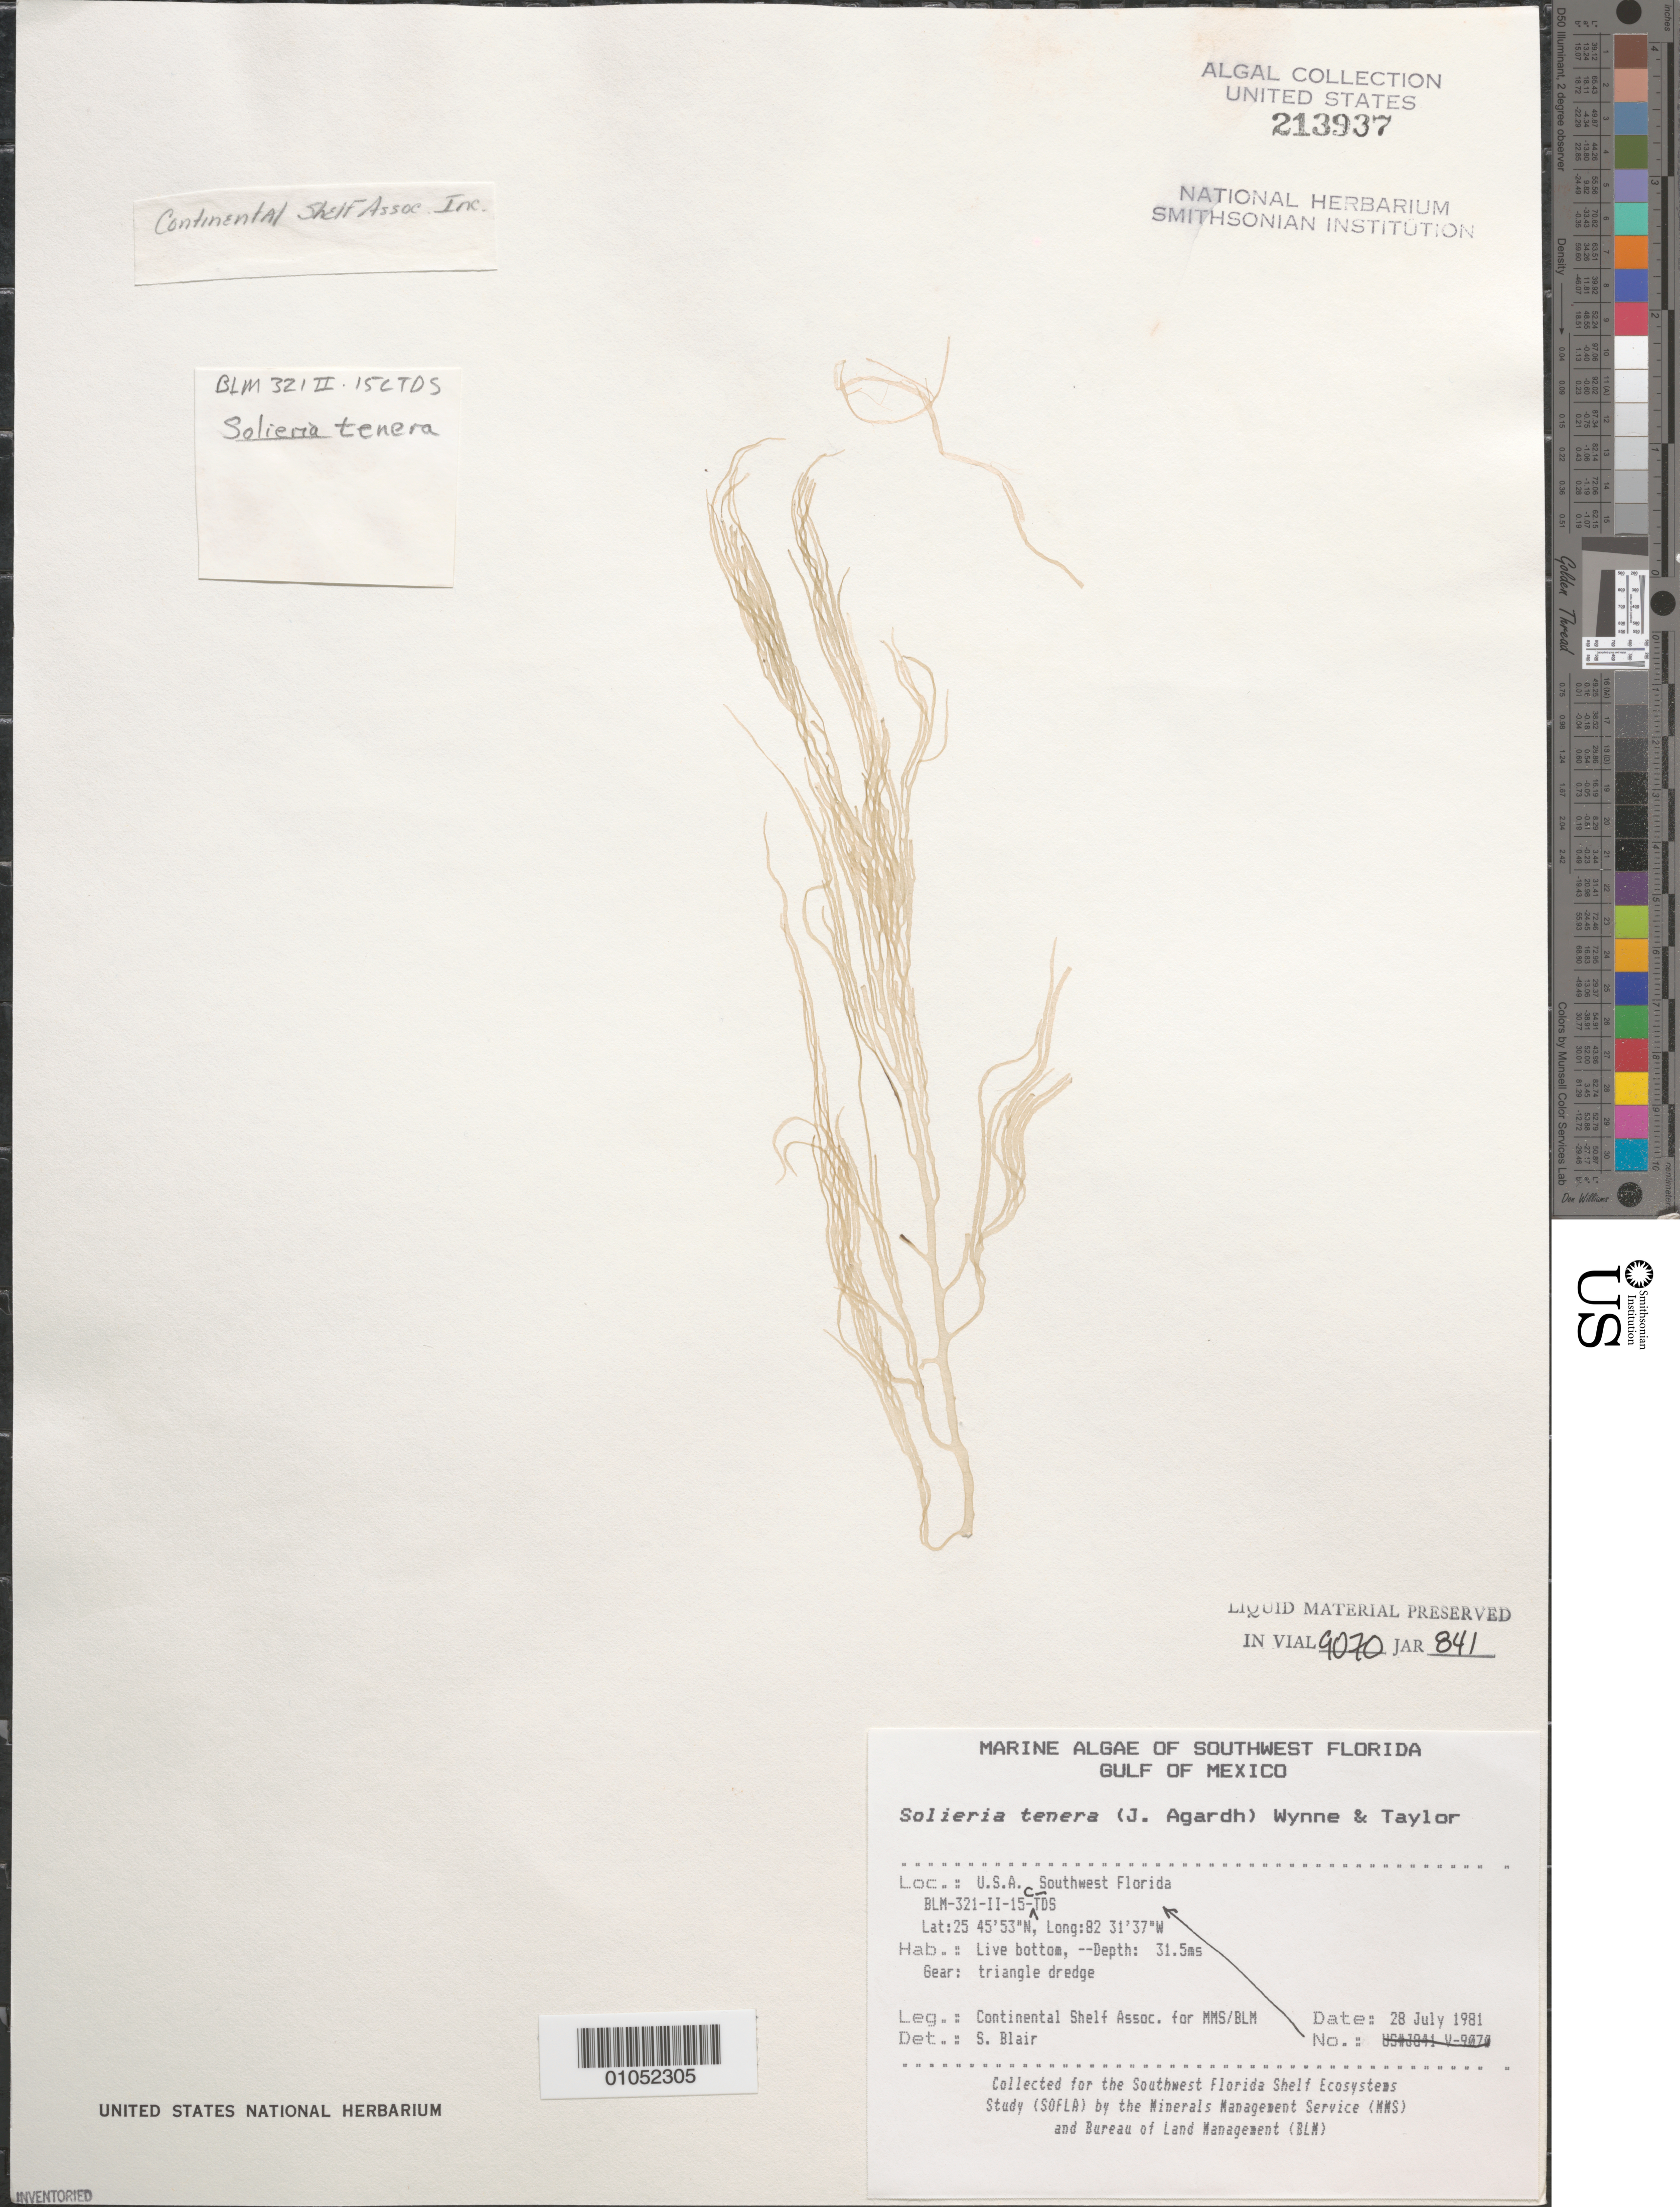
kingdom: Plantae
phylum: Rhodophyta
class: Florideophyceae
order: Gigartinales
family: Solieriaceae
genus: Solieria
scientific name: Solieria filiformis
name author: (Kütz.) P.W. Gabrielson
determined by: Algae name updating Project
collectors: Continental Shelf Associates for the MMS/BLM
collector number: BLM-321-II-15-C-TDS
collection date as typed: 28 Jul 1981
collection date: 1981-07-28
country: United States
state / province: Florida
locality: Gulf of Mexico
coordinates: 25 45'53"N, 82 31'37"W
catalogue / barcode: US 213937